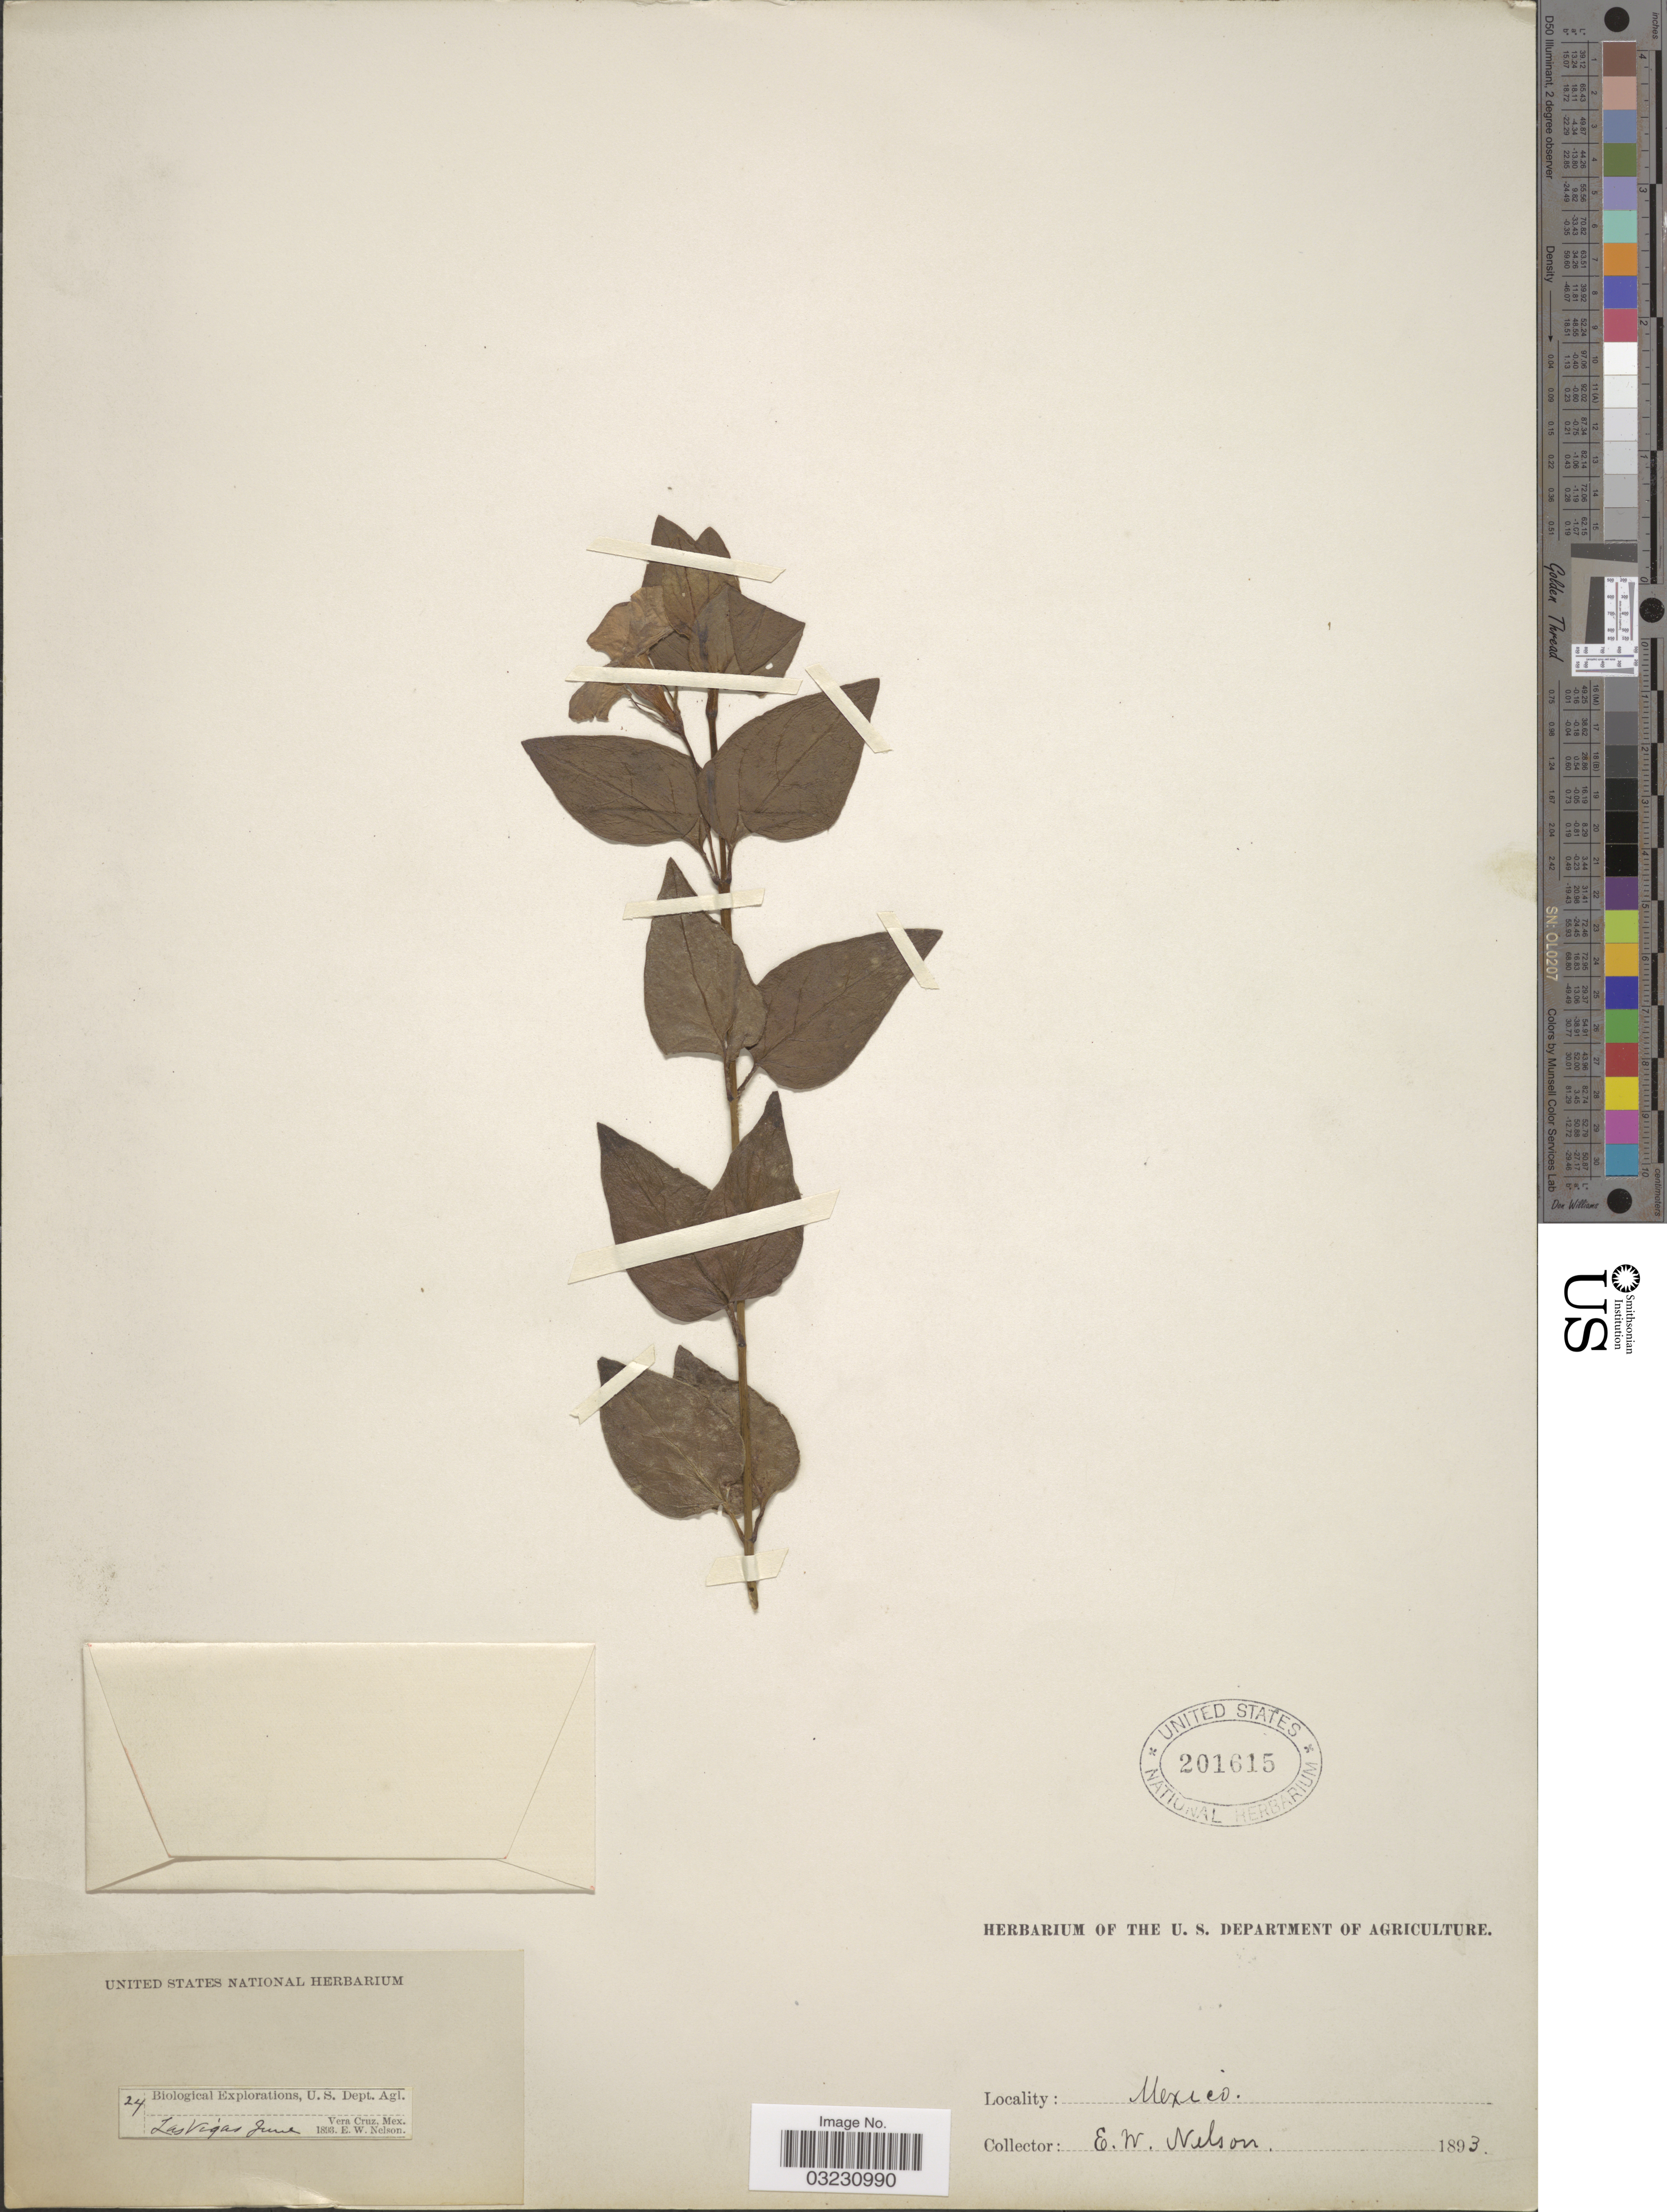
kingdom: Plantae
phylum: Tracheophyta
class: Magnoliopsida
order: Gentianales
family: Apocynaceae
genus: Vinca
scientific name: Vinca sp.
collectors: E. W. Nelson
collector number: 24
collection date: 1893-06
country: Mexico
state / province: Veracruz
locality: Vera Cruz. Las Vigas.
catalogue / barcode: US 201615